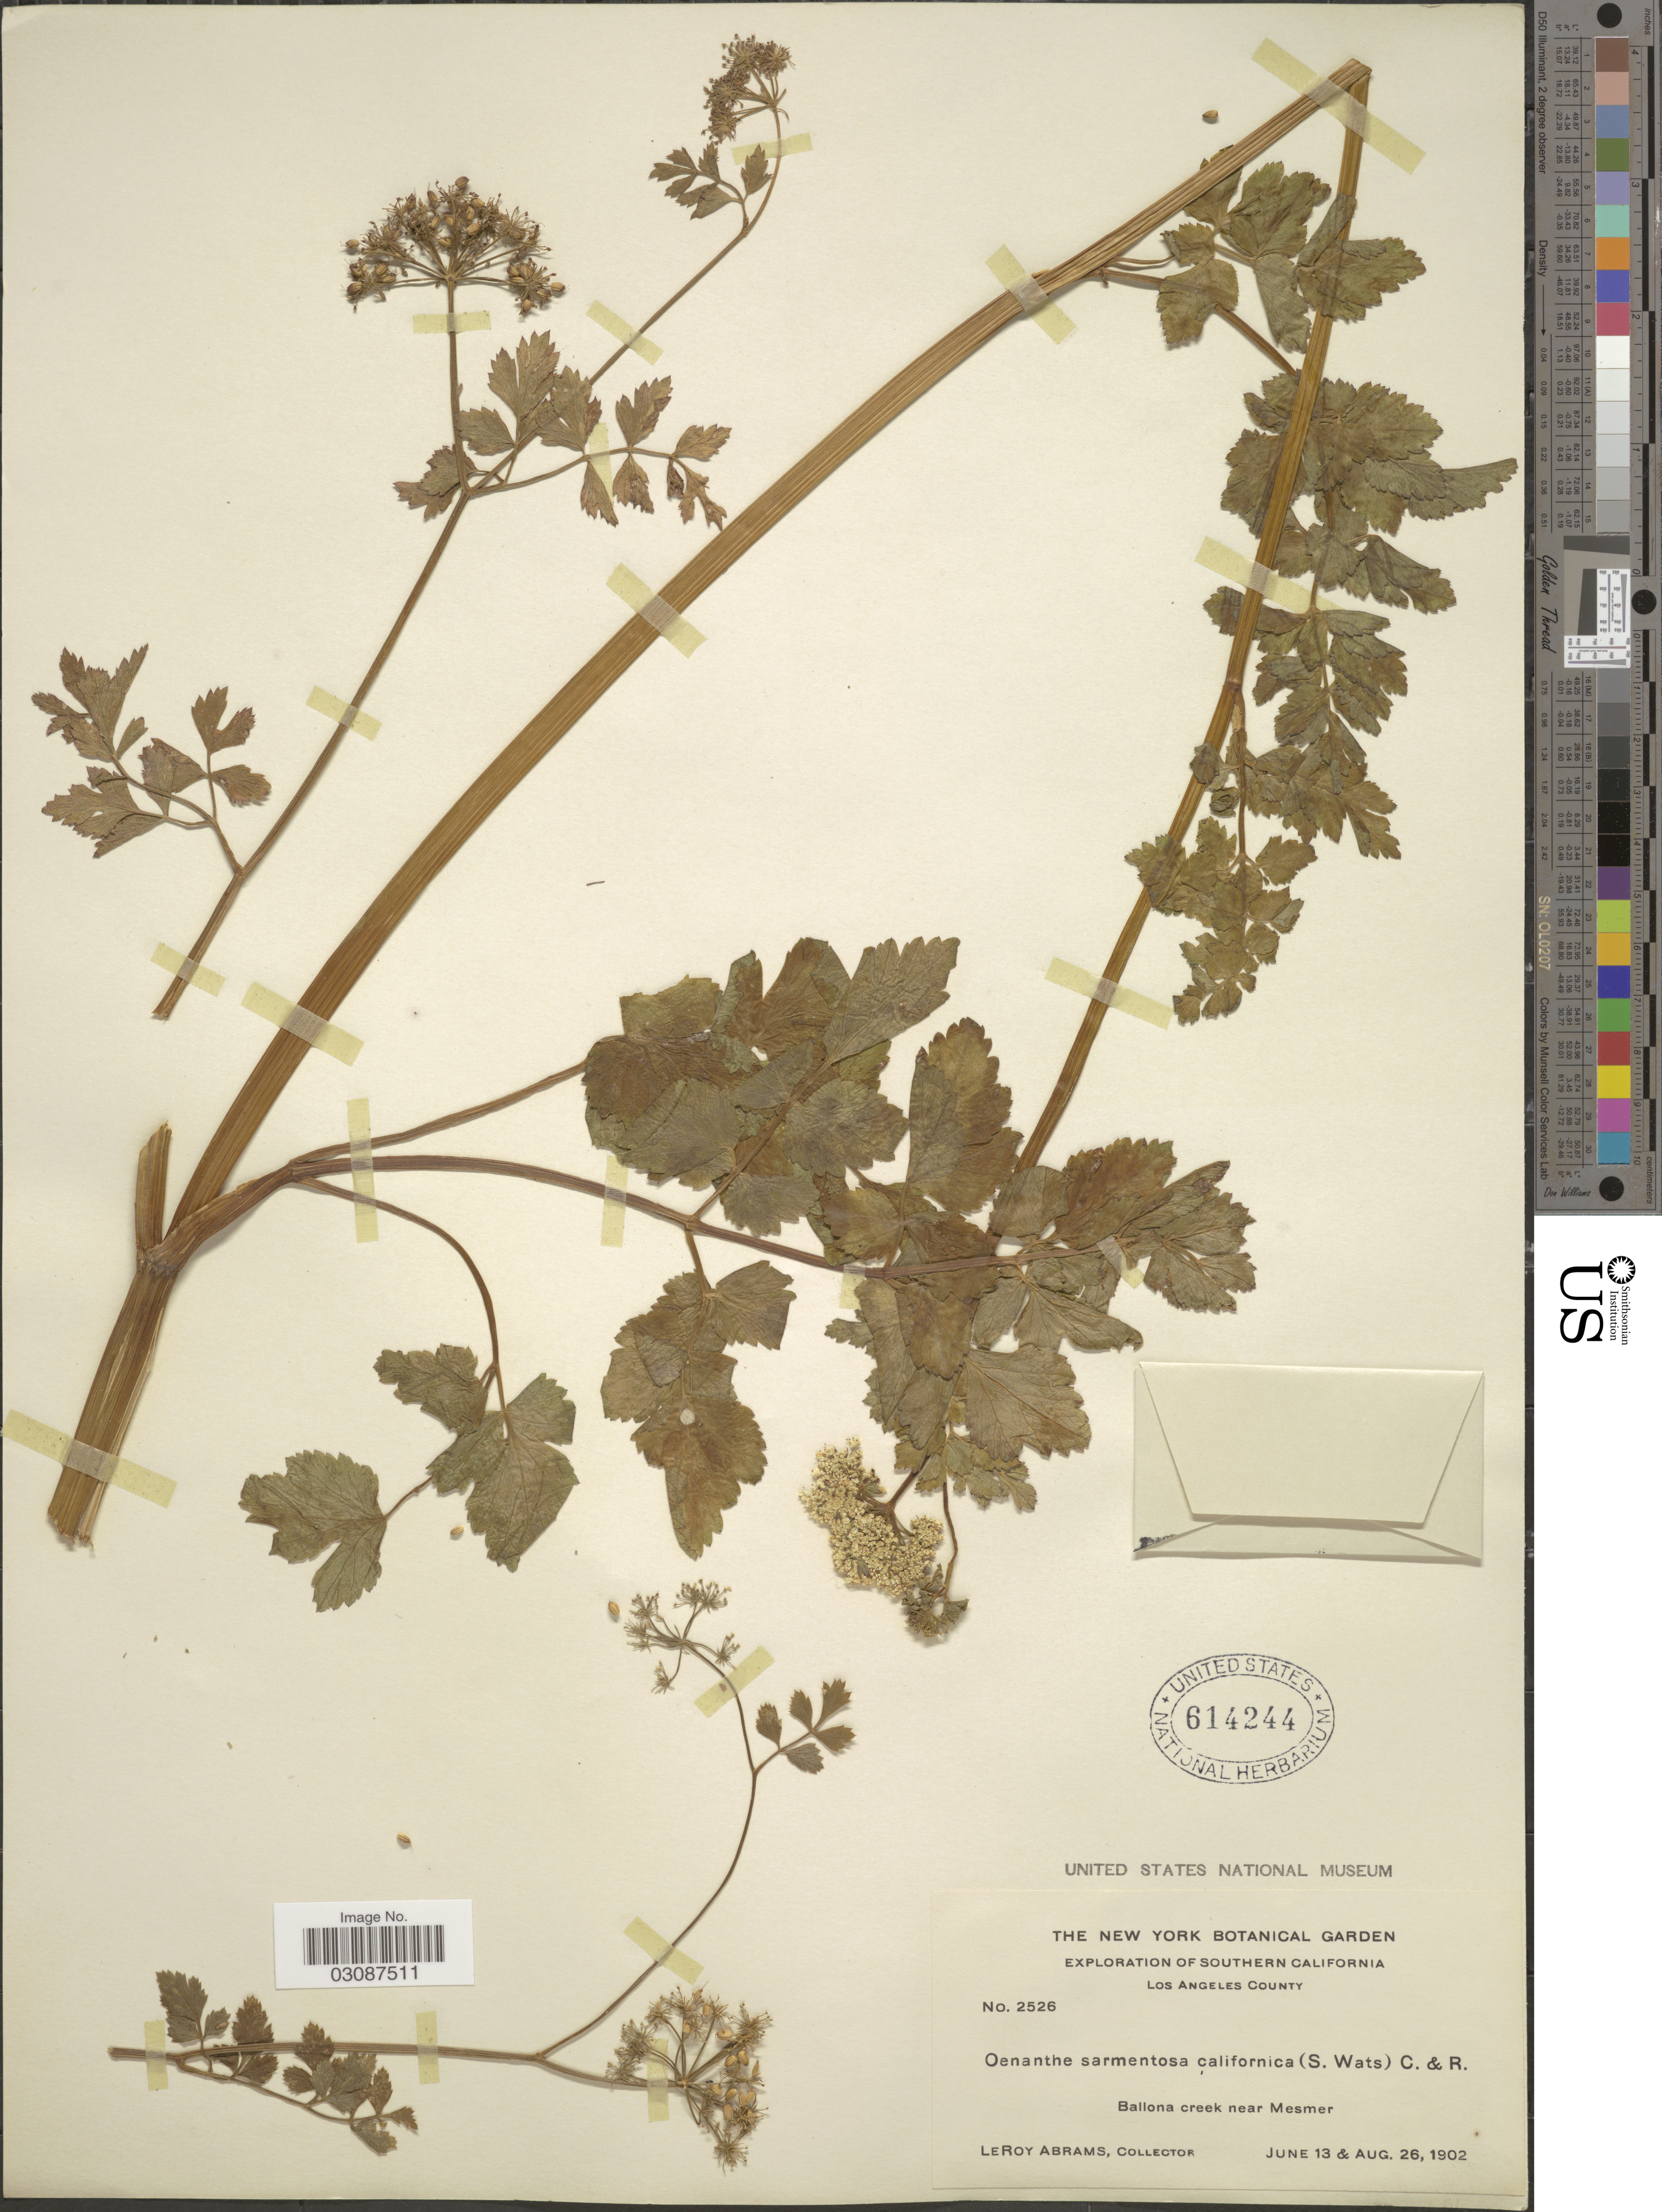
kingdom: Plantae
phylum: Tracheophyta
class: Magnoliopsida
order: Apiales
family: Apiaceae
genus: Oenanthe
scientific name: Oenanthe californica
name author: S. Watson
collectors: L. Abrams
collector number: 2526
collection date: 1902-06-13/1902-08-26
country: United States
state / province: California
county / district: Los Angeles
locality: Southern California. Los Angeles County. Ballona creek near Mesmer.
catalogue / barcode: US 614244